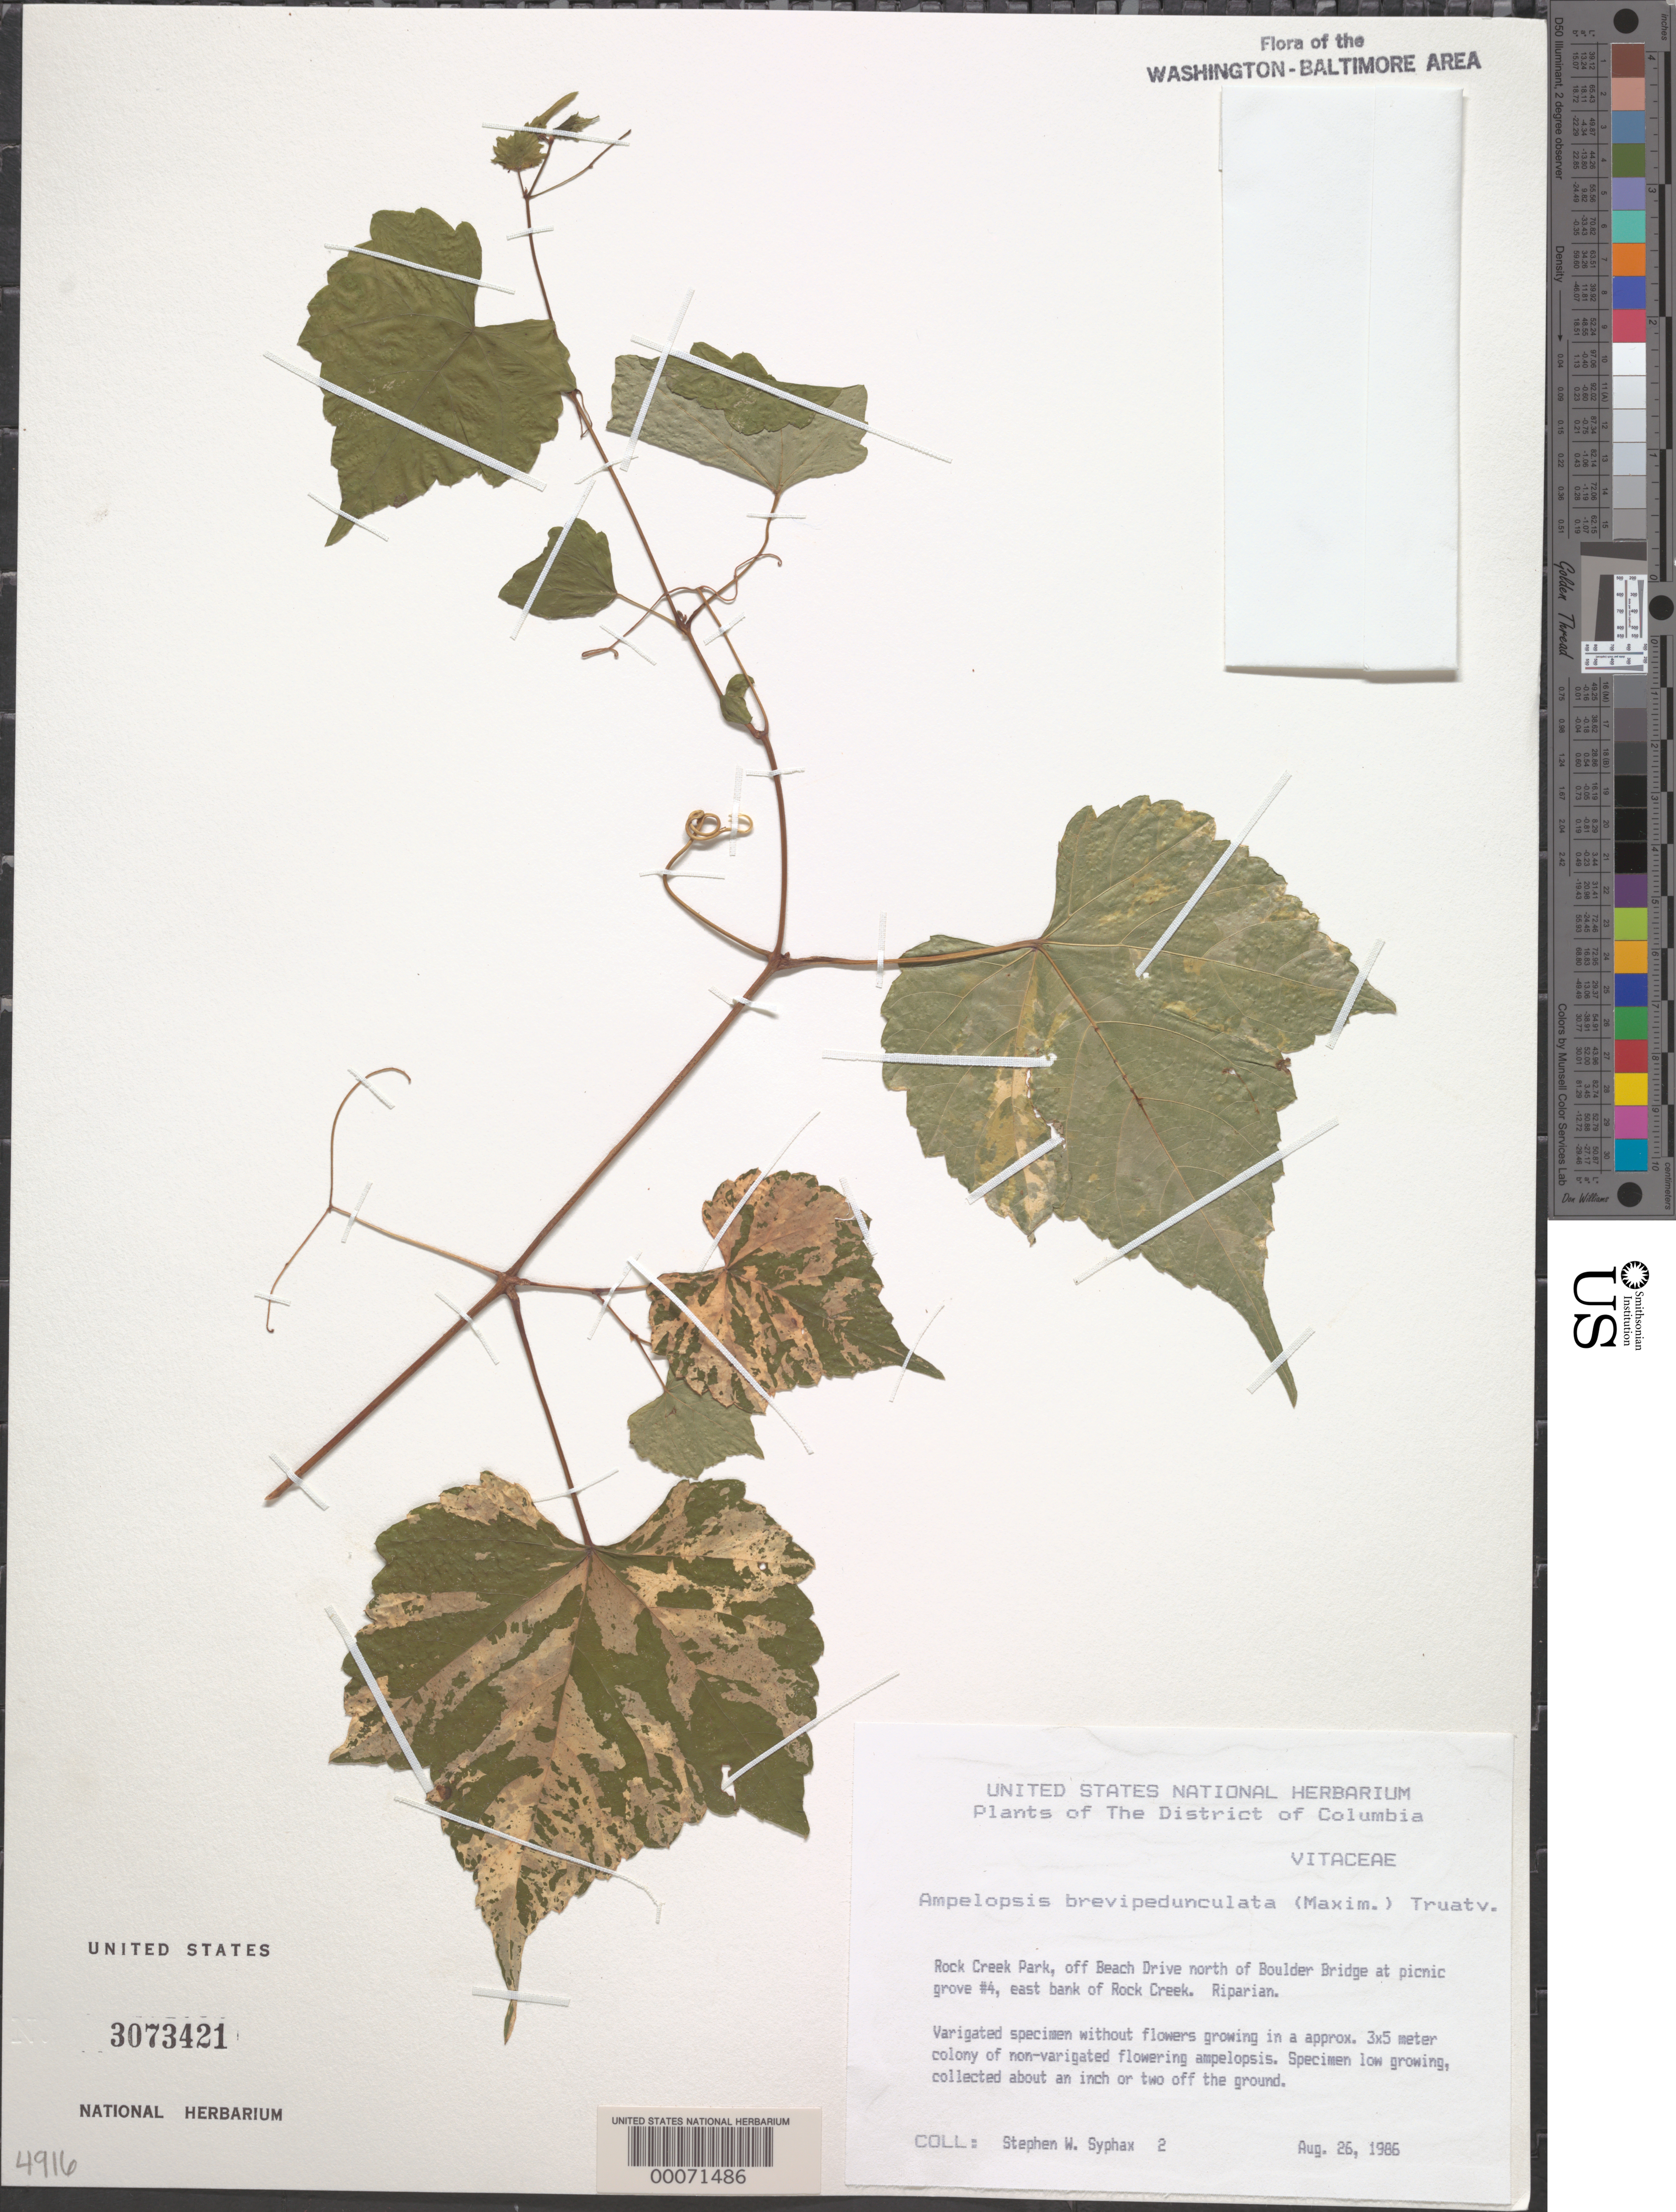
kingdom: Plantae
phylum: Tracheophyta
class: Magnoliopsida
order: Vitales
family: Vitaceae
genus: Ampelopsis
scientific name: Ampelopsis brevipedunculata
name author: (Maxim.) Trautv.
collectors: S. Syphax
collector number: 2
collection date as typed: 26 Aug 1986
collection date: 1986-08-26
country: United States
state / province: District of Columbia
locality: In Grove #4, east bank of Rock Creek.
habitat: Riparian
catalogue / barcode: US 3073421